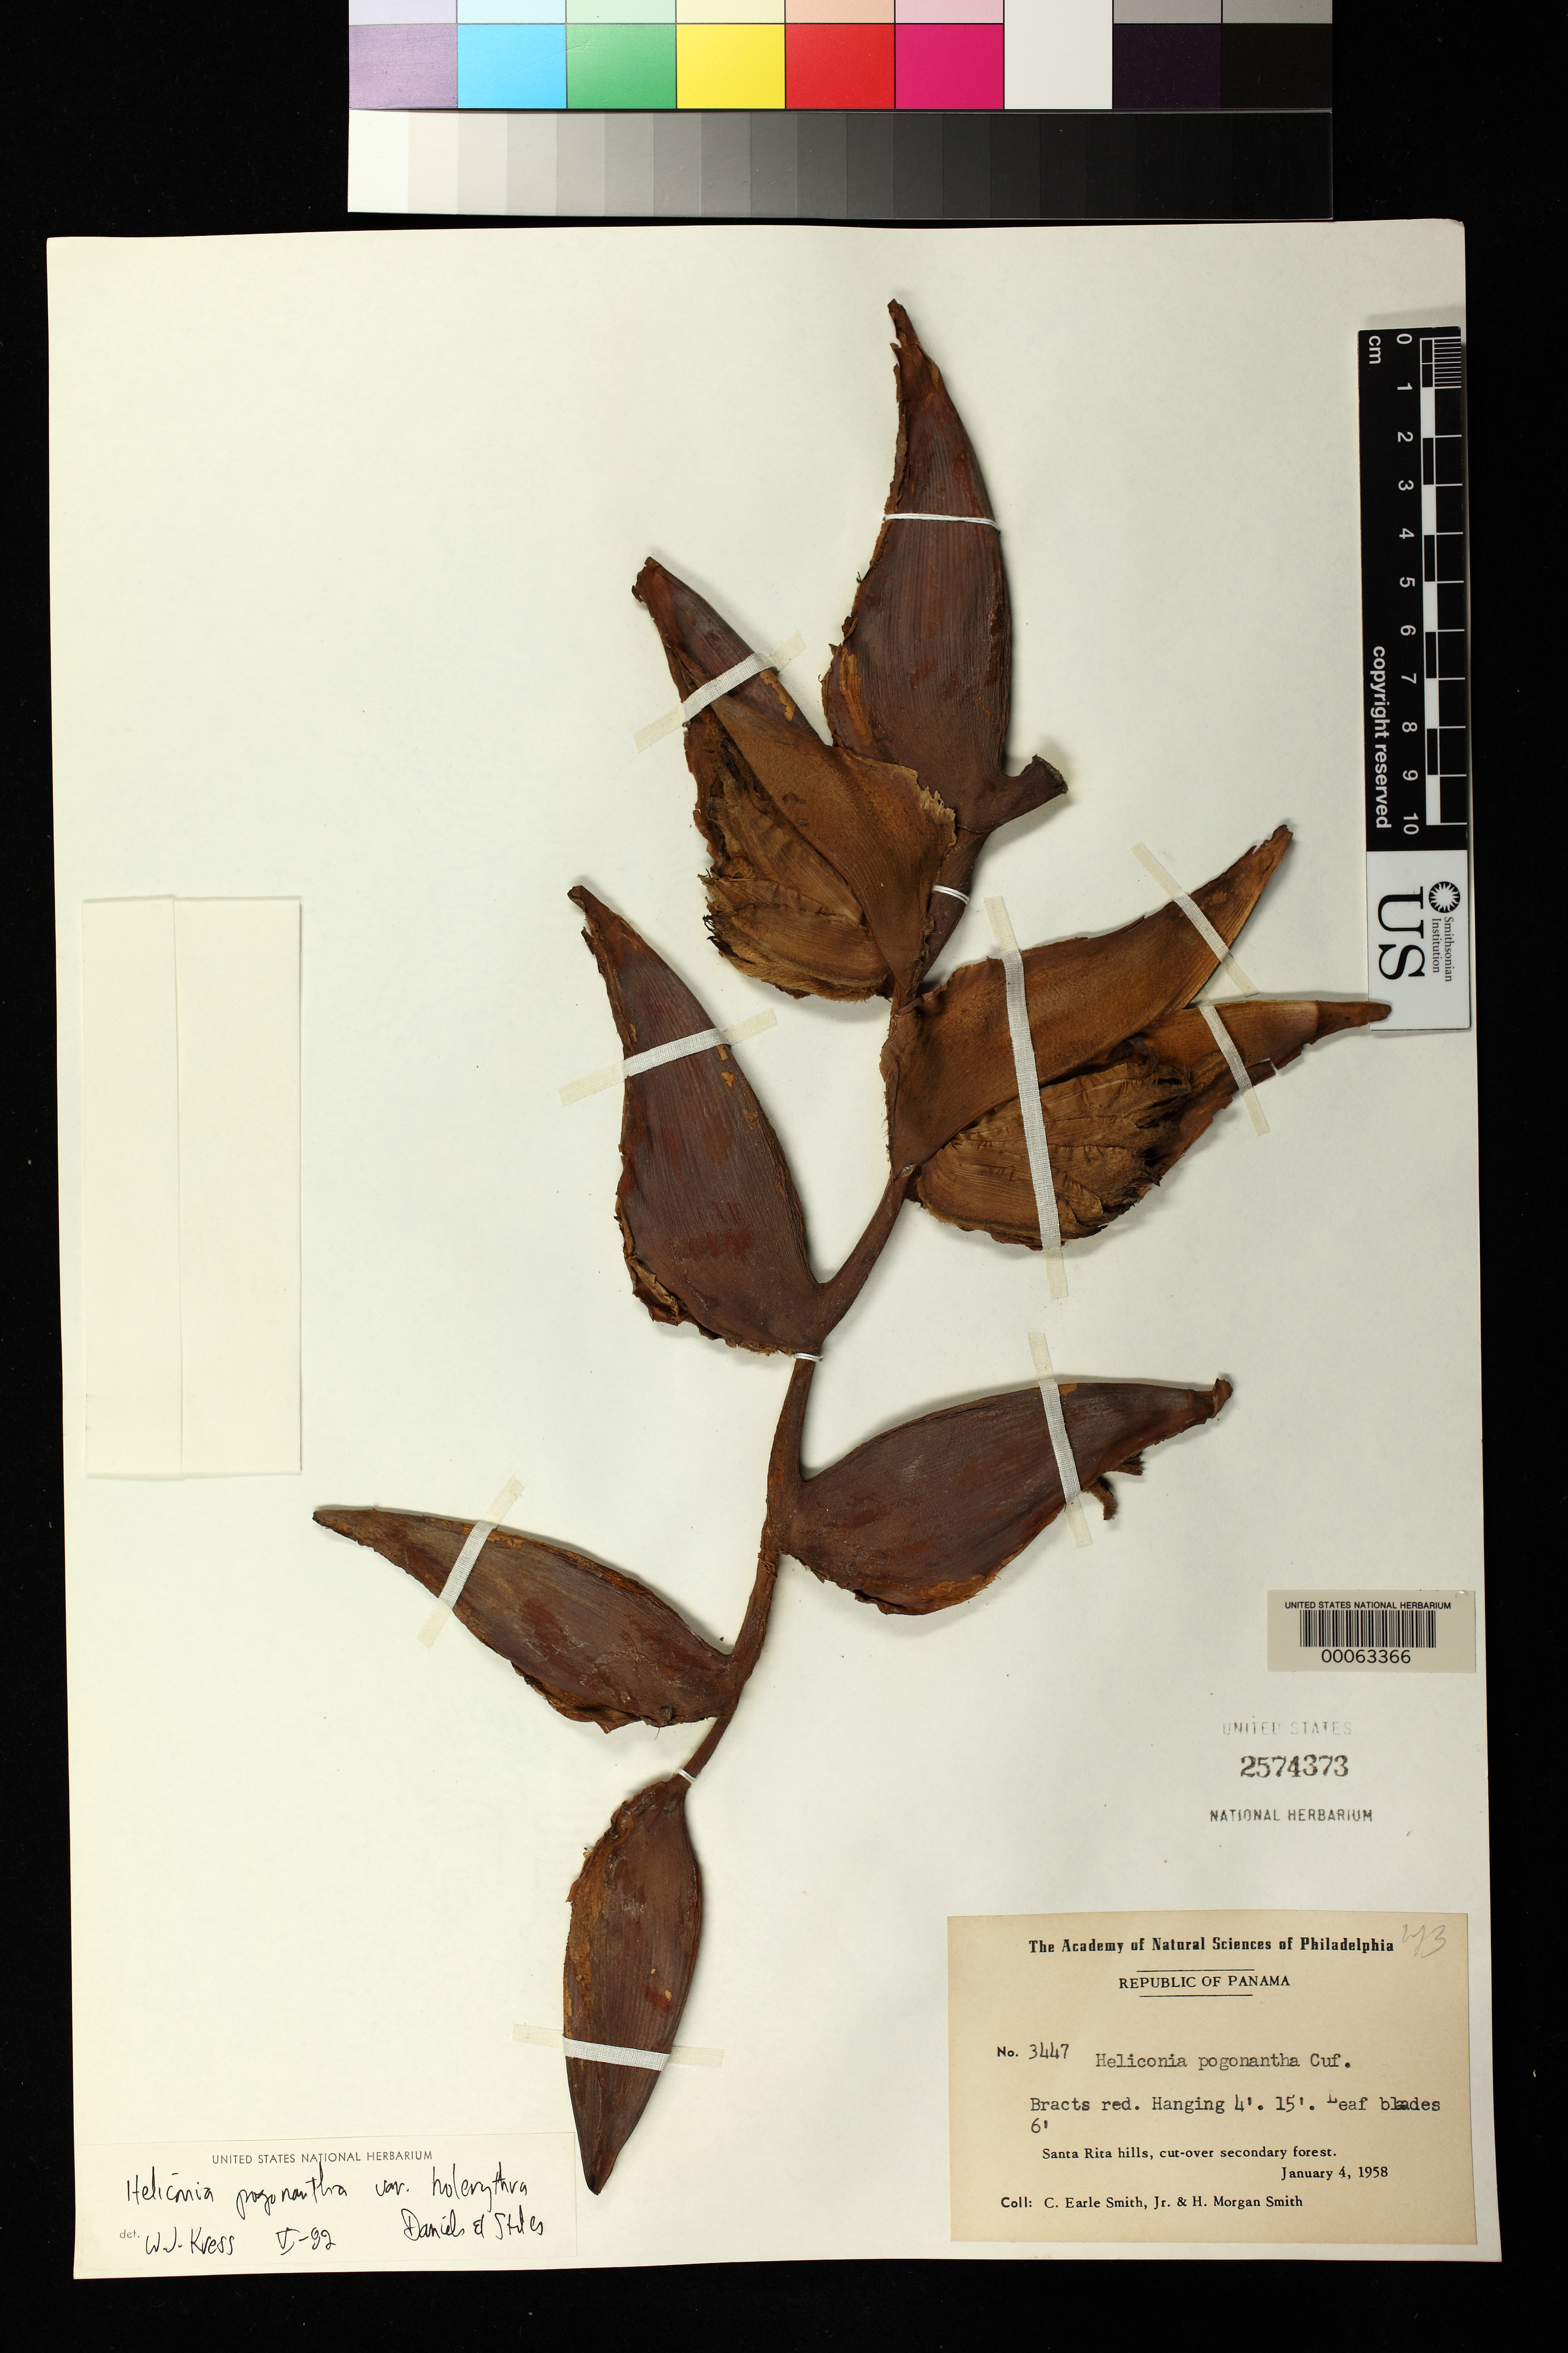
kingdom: Plantae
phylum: Tracheophyta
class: Liliopsida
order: Zingiberales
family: Heliconiaceae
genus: Heliconia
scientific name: Heliconia pogonantha var. holerythra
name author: G.S. Daniels & F.G. Stiles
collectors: C. E. Smith Jr. & H. M. Smith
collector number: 3447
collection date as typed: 04 Jan 1958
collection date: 1958-01-04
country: Panama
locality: Santa Rita Hills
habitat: Cut-over secondary forest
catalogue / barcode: US 2574373